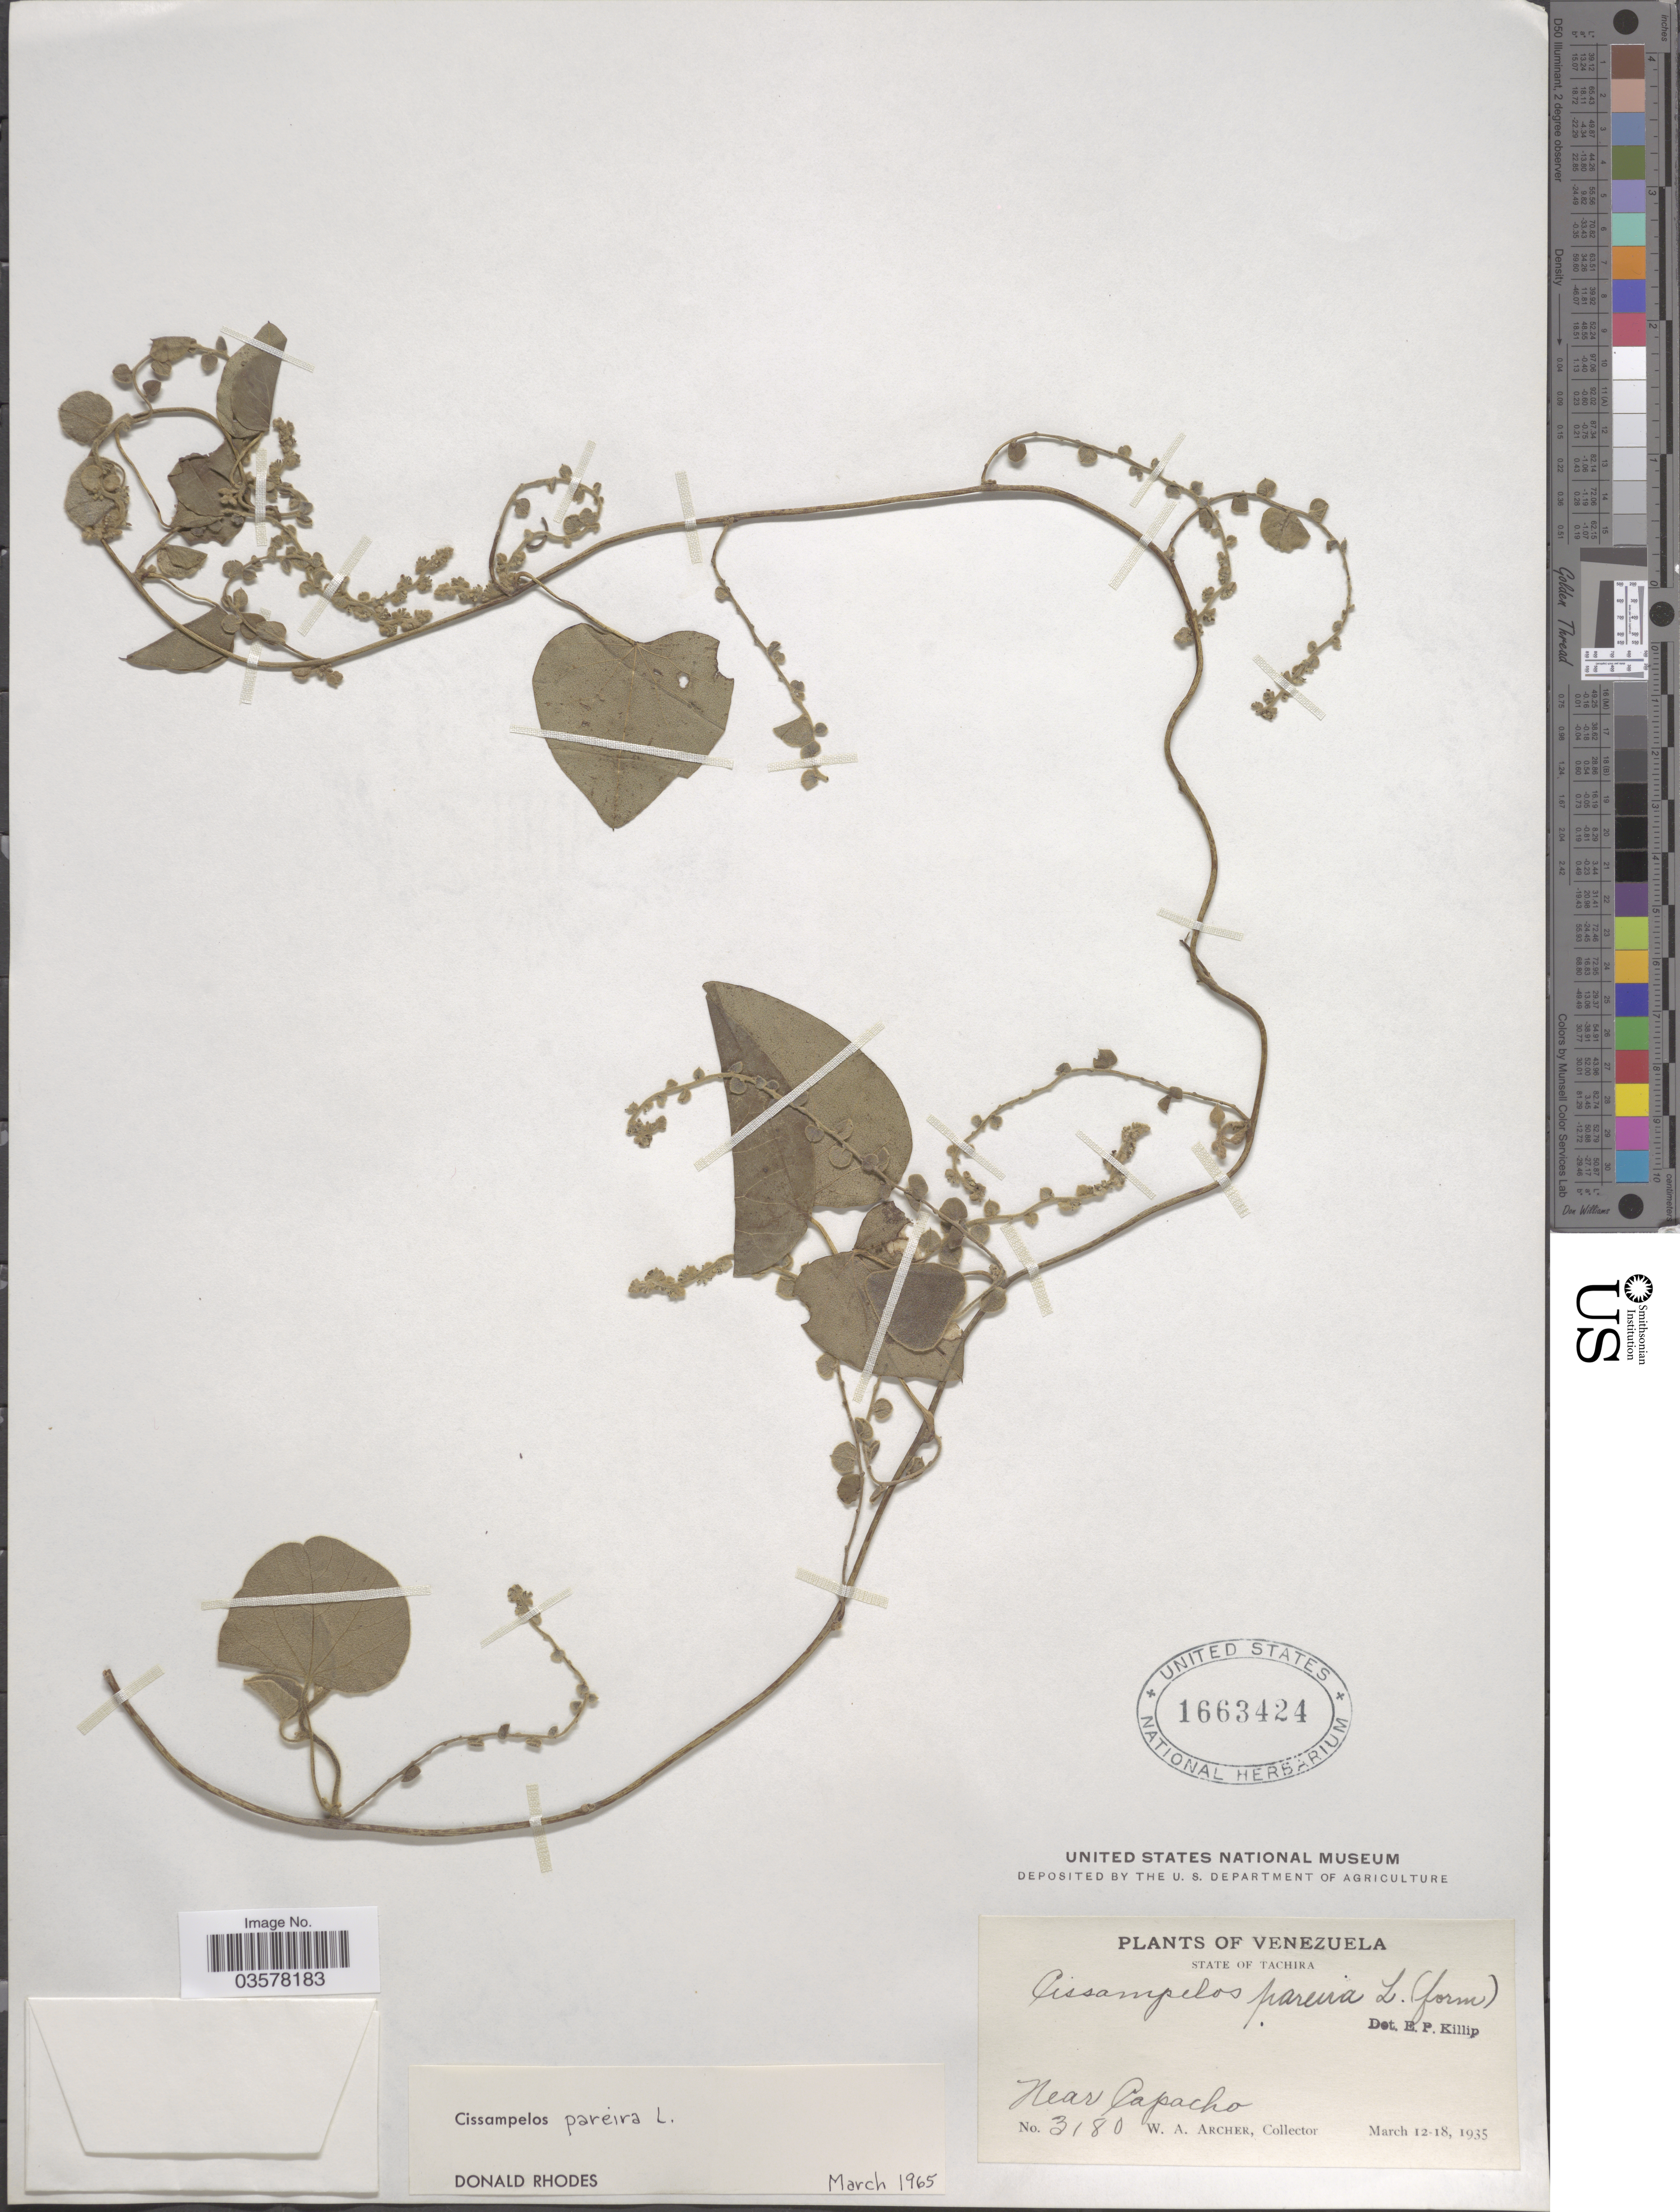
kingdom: Plantae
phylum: Tracheophyta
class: Magnoliopsida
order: Ranunculales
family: Menispermaceae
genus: Cissampelos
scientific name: Cissampelos pareira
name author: L.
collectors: W. Archer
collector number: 3180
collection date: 1935-03-12/1935-03-18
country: Venezuela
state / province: Tachira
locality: Near Capacho.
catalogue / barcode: US 1663424